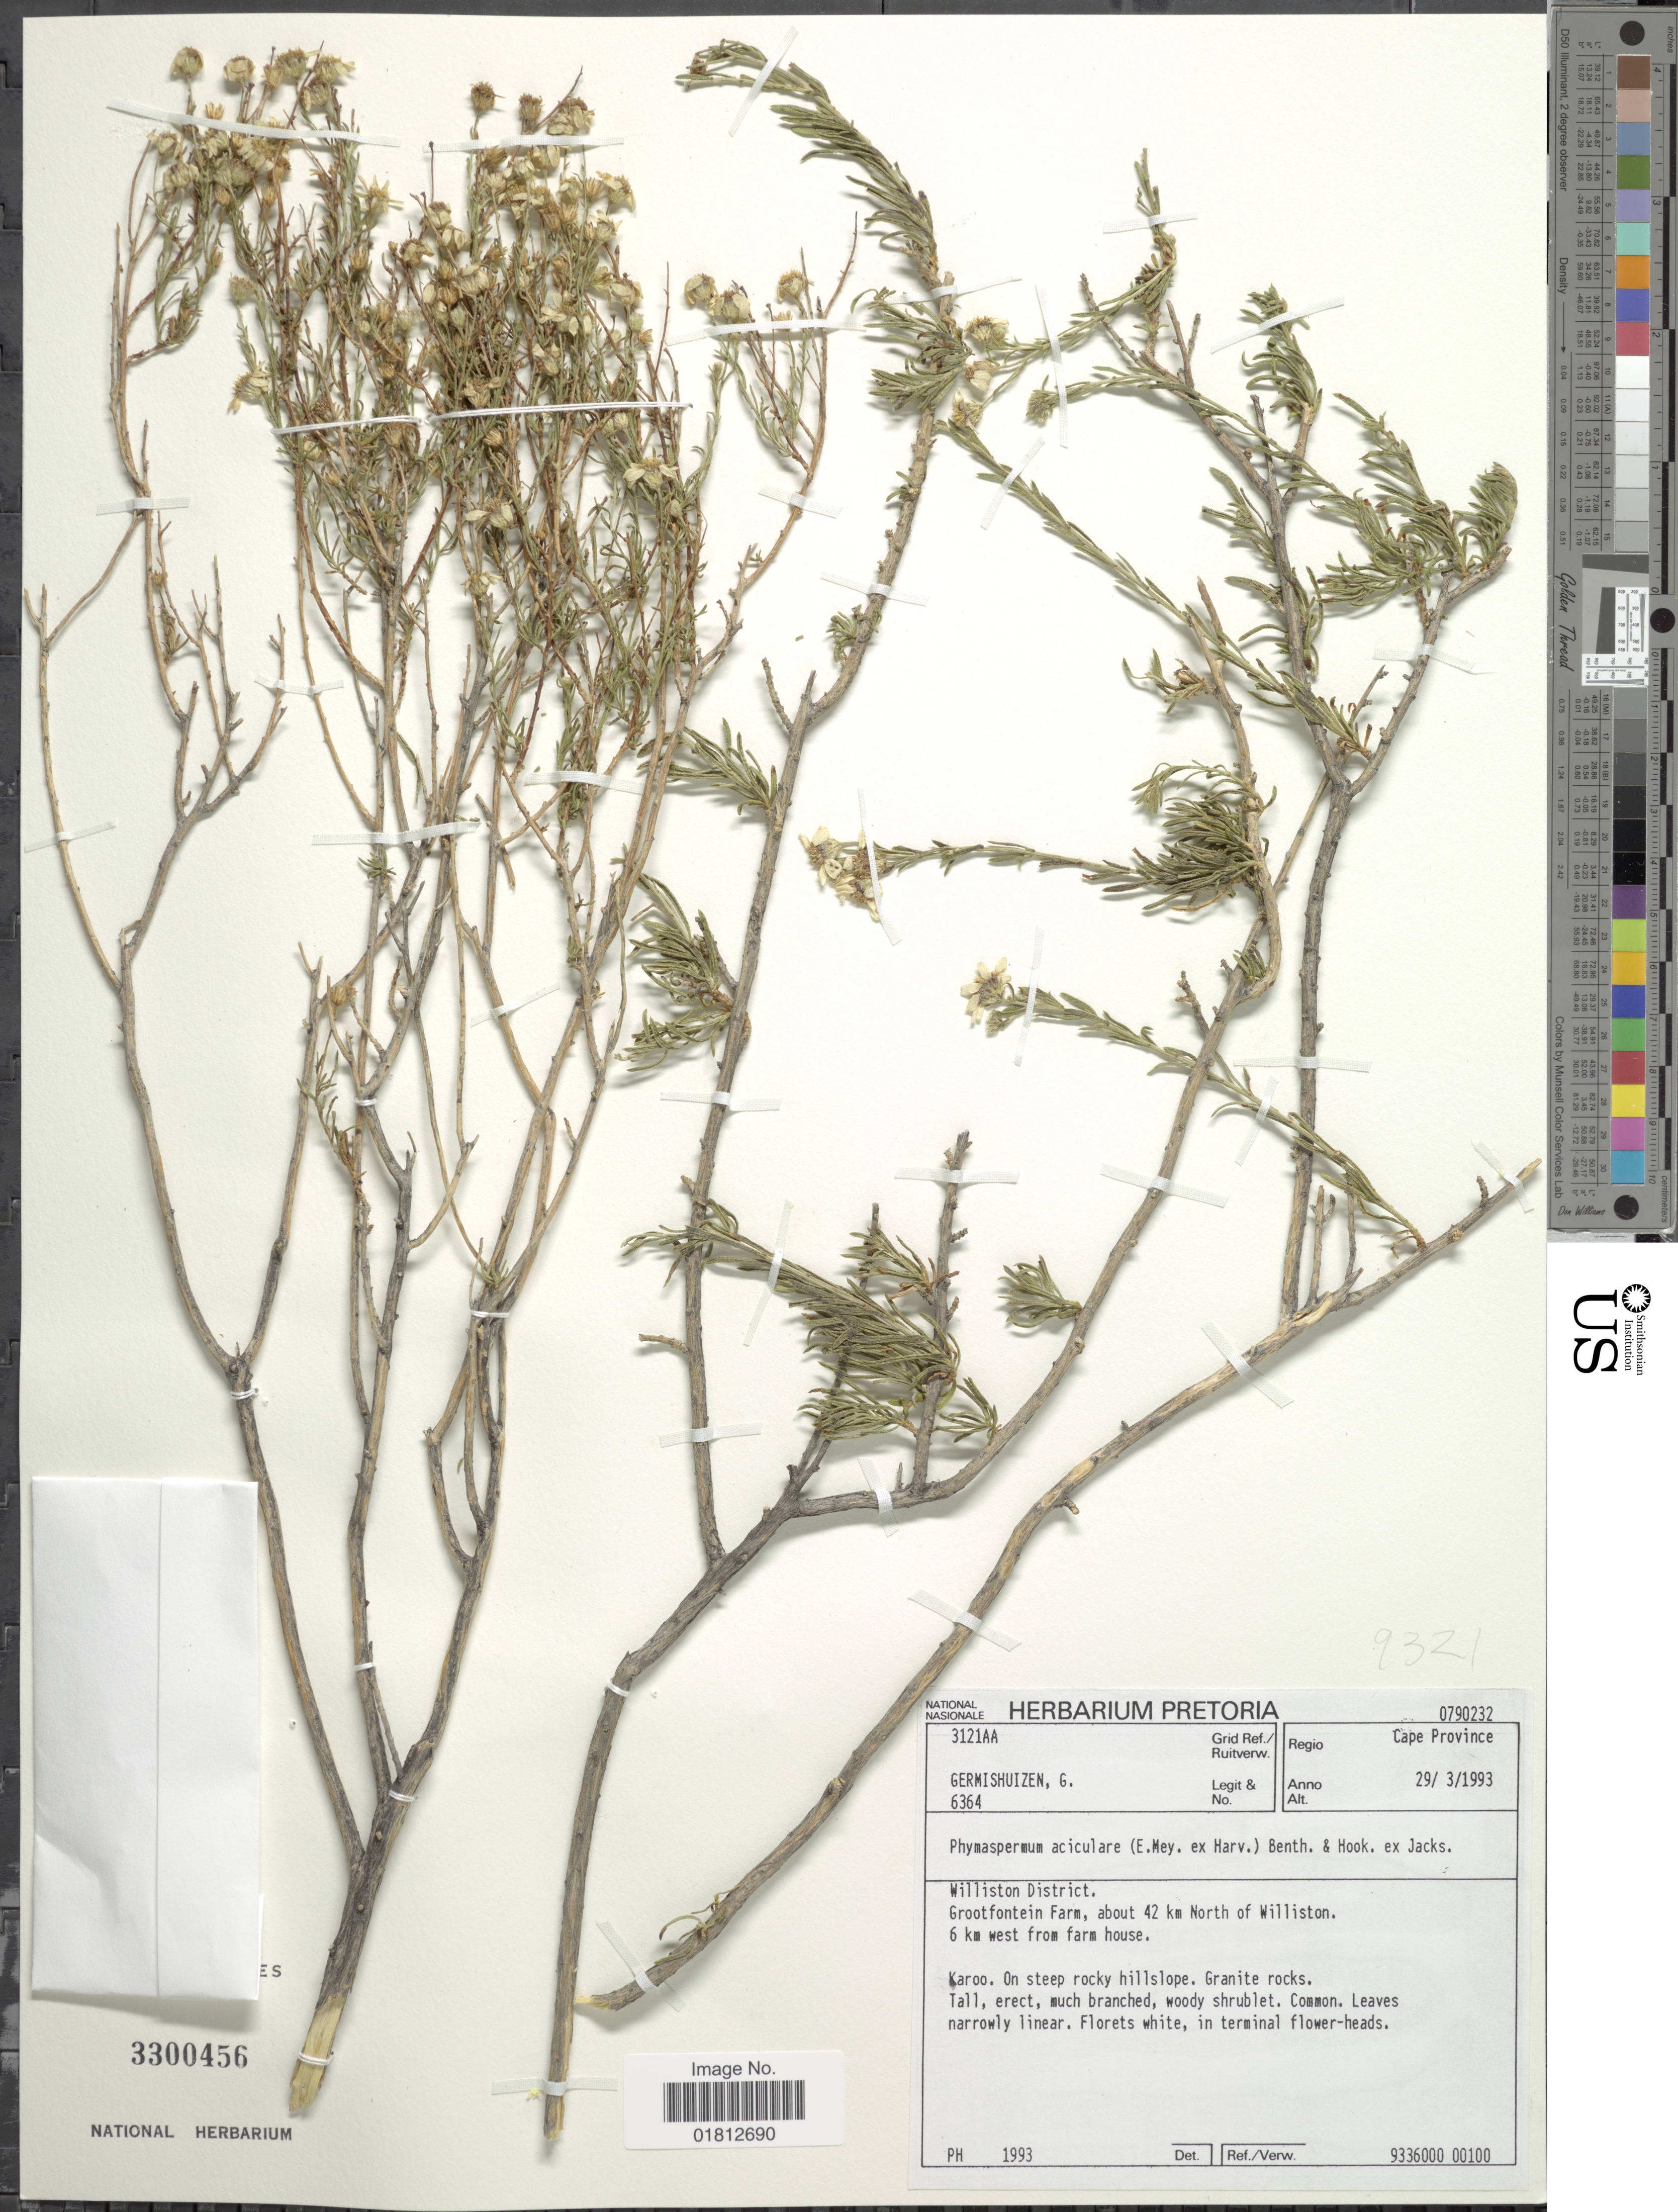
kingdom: Plantae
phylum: Tracheophyta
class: Magnoliopsida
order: Asterales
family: Asteraceae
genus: Phymaspermum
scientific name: Phymaspermum aciculare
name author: Benth. & Hook. f.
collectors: G. Germishuizen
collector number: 6364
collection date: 1993-03-29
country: South Africa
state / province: Northern Cape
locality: Williston District, Grootfontein Farm, about 42 km North of Williston, 6 km west of farm house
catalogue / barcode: US 3300456